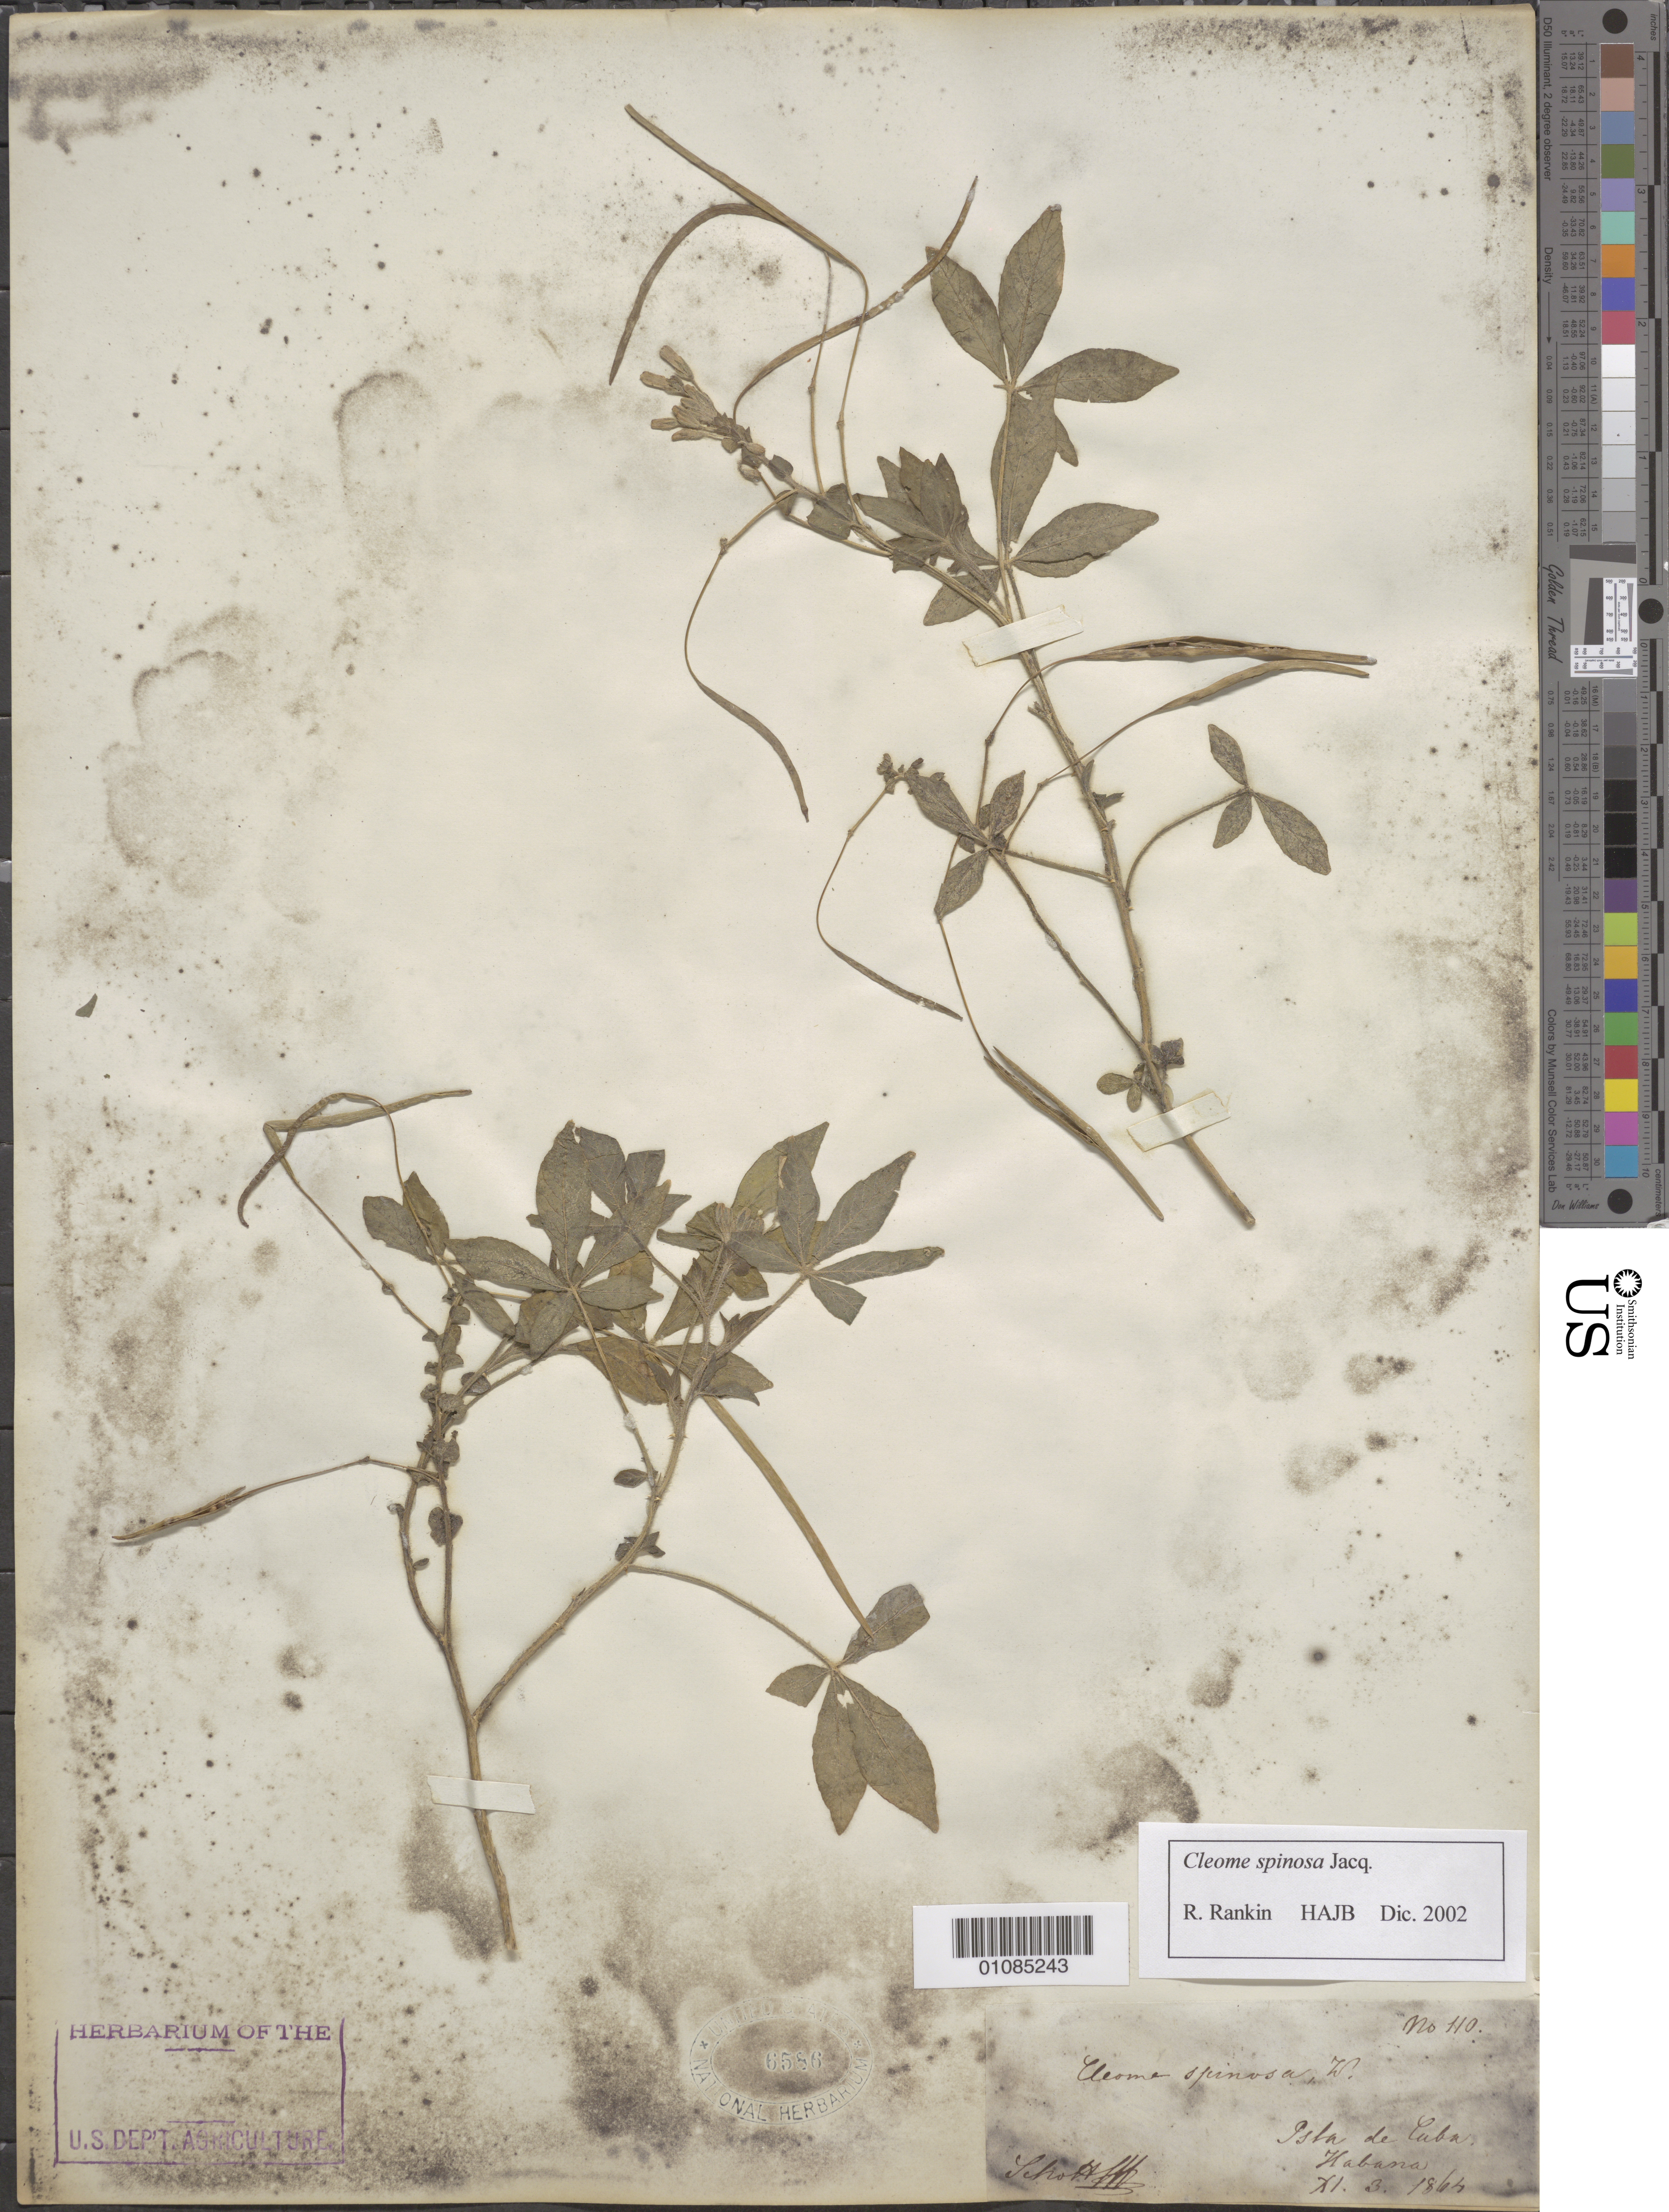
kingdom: Plantae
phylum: Tracheophyta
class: Magnoliopsida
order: Brassicales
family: Cleomaceae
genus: Tarenaya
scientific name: Tarenaya spinosa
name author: (Jacq.) Raf.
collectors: C. W. Short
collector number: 110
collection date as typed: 03 Nov 1864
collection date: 1864-11-03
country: Cuba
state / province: La Habana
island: Cuba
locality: La Habana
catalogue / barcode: US 6586